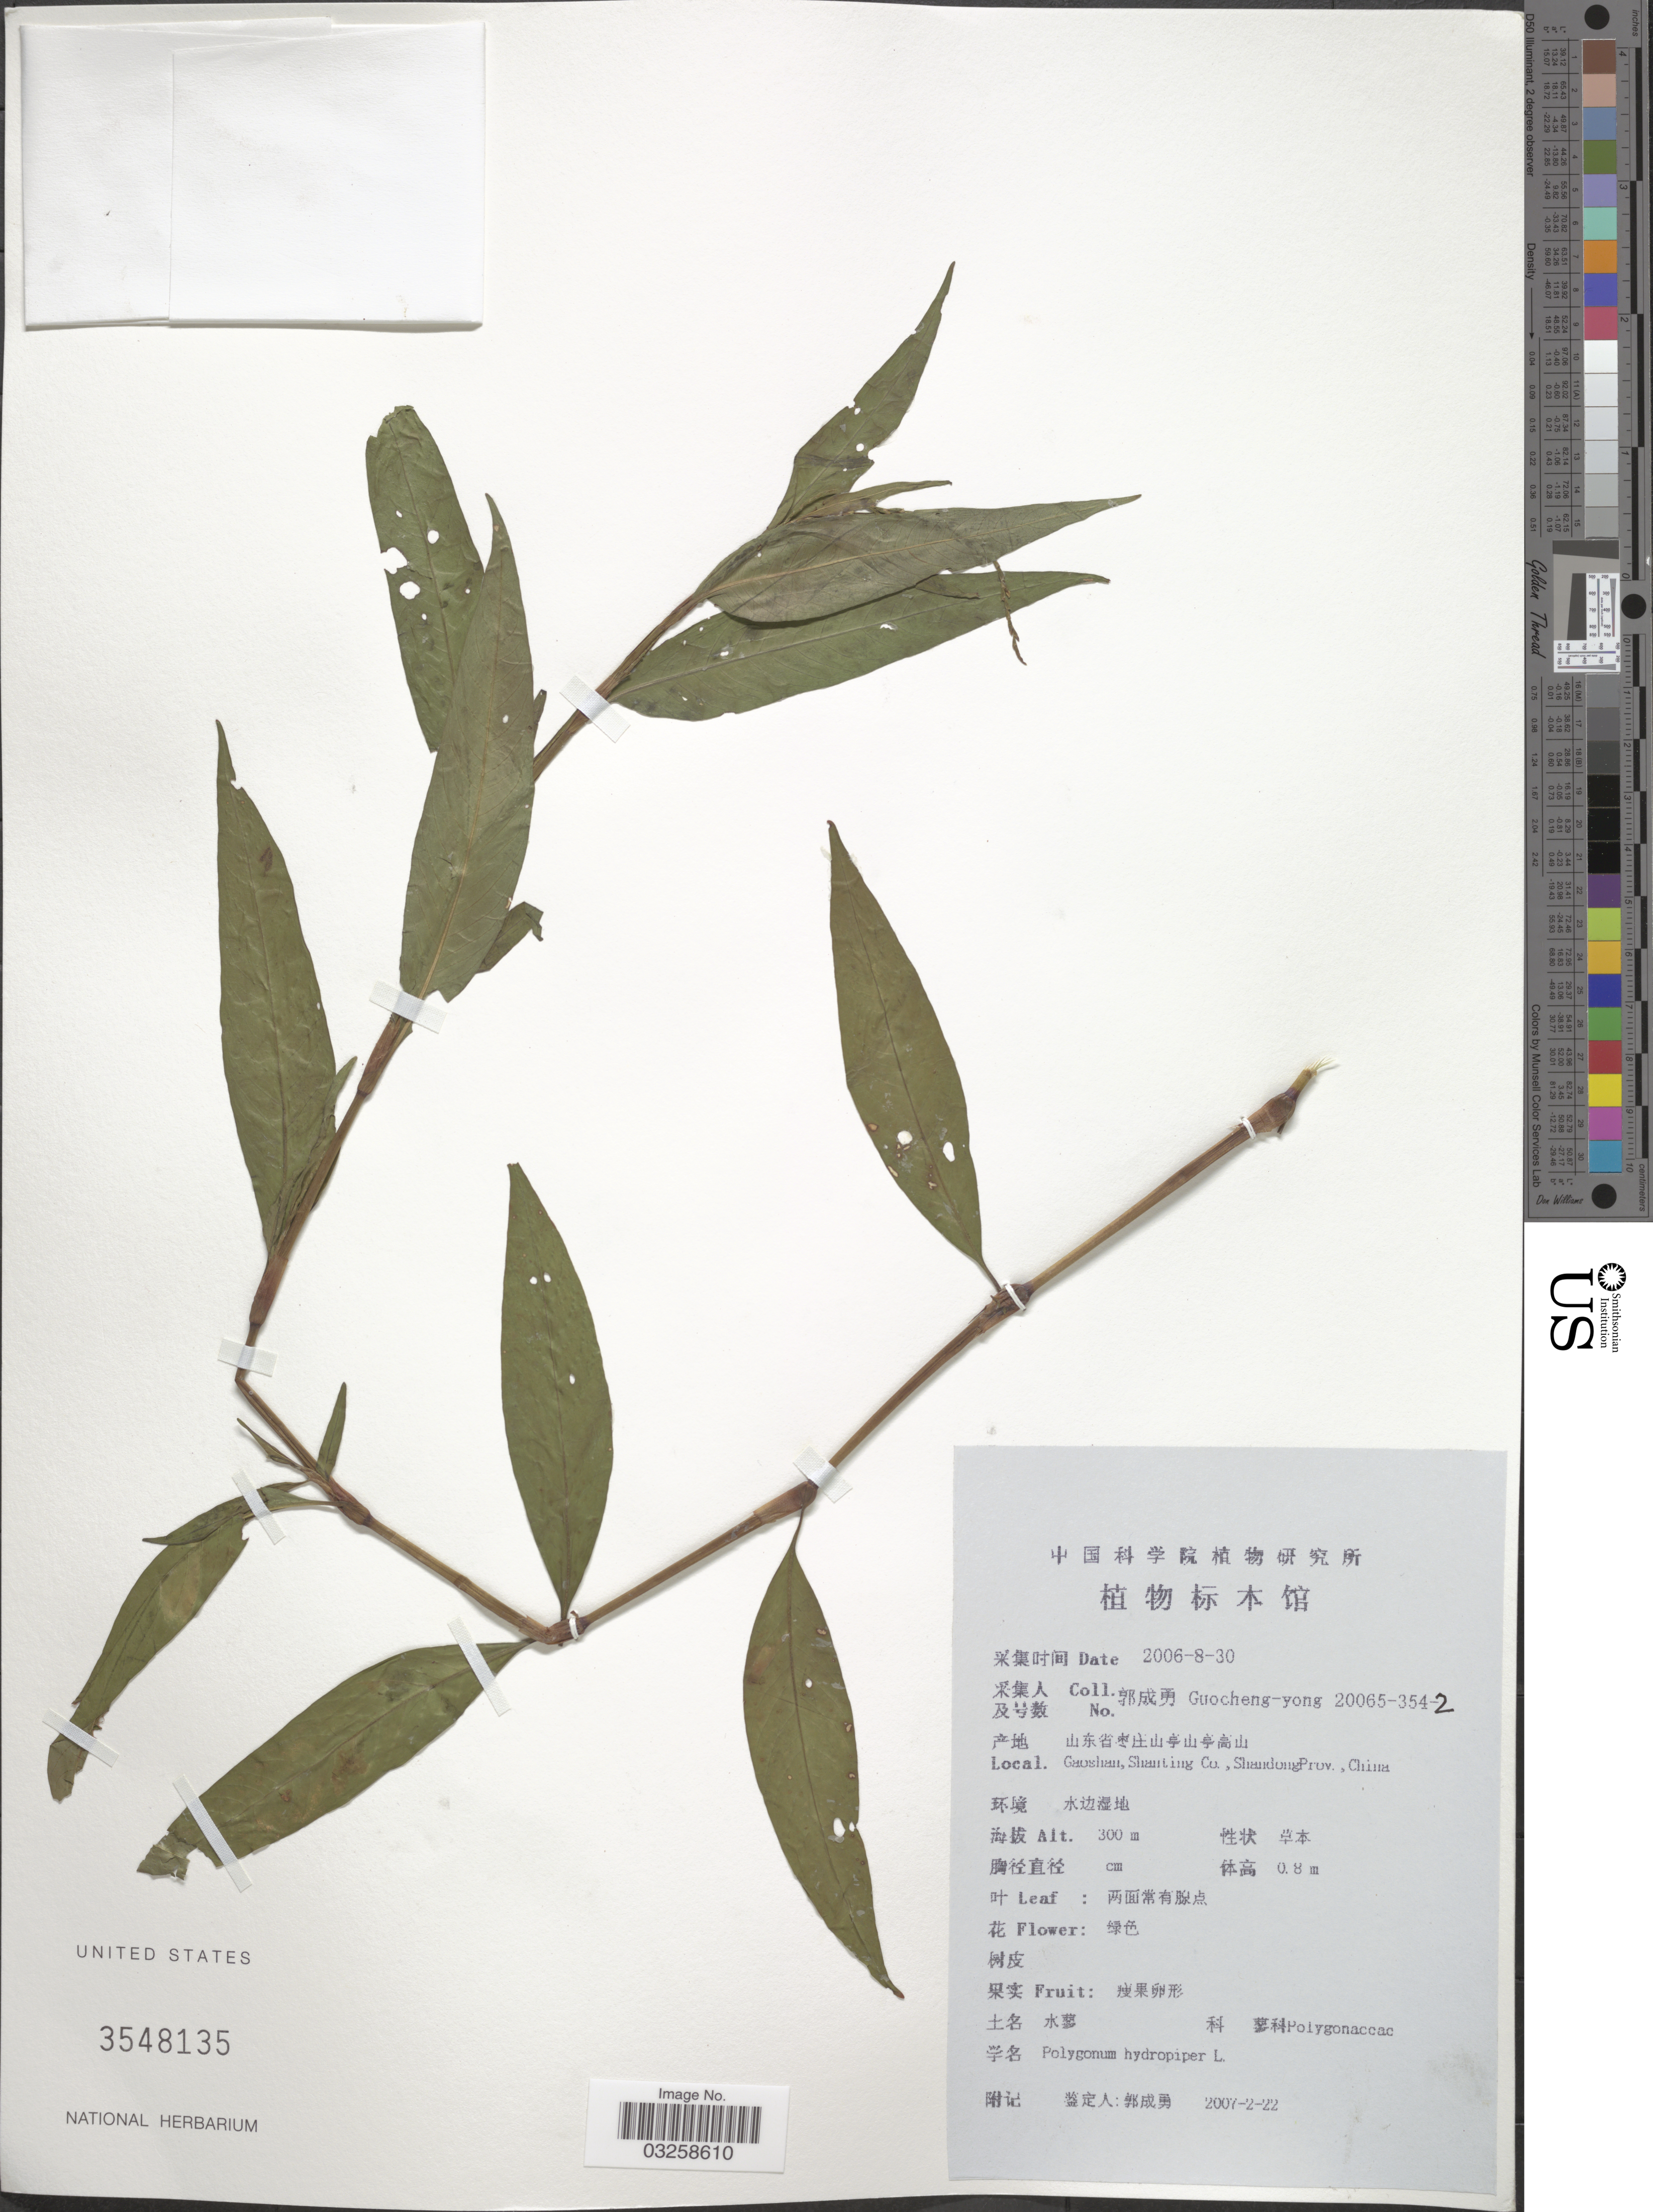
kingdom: Plantae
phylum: Tracheophyta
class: Magnoliopsida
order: Caryophyllales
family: Polygonaceae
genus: Polygonum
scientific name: Polygonum hydropiper var. hydropiper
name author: L.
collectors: Guo cheng-yong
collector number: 20065-354-2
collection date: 2006-08-30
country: China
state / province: Shandong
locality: Gaoshan, Shanting Co., Shandong Prov.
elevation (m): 300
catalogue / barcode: US 3548135